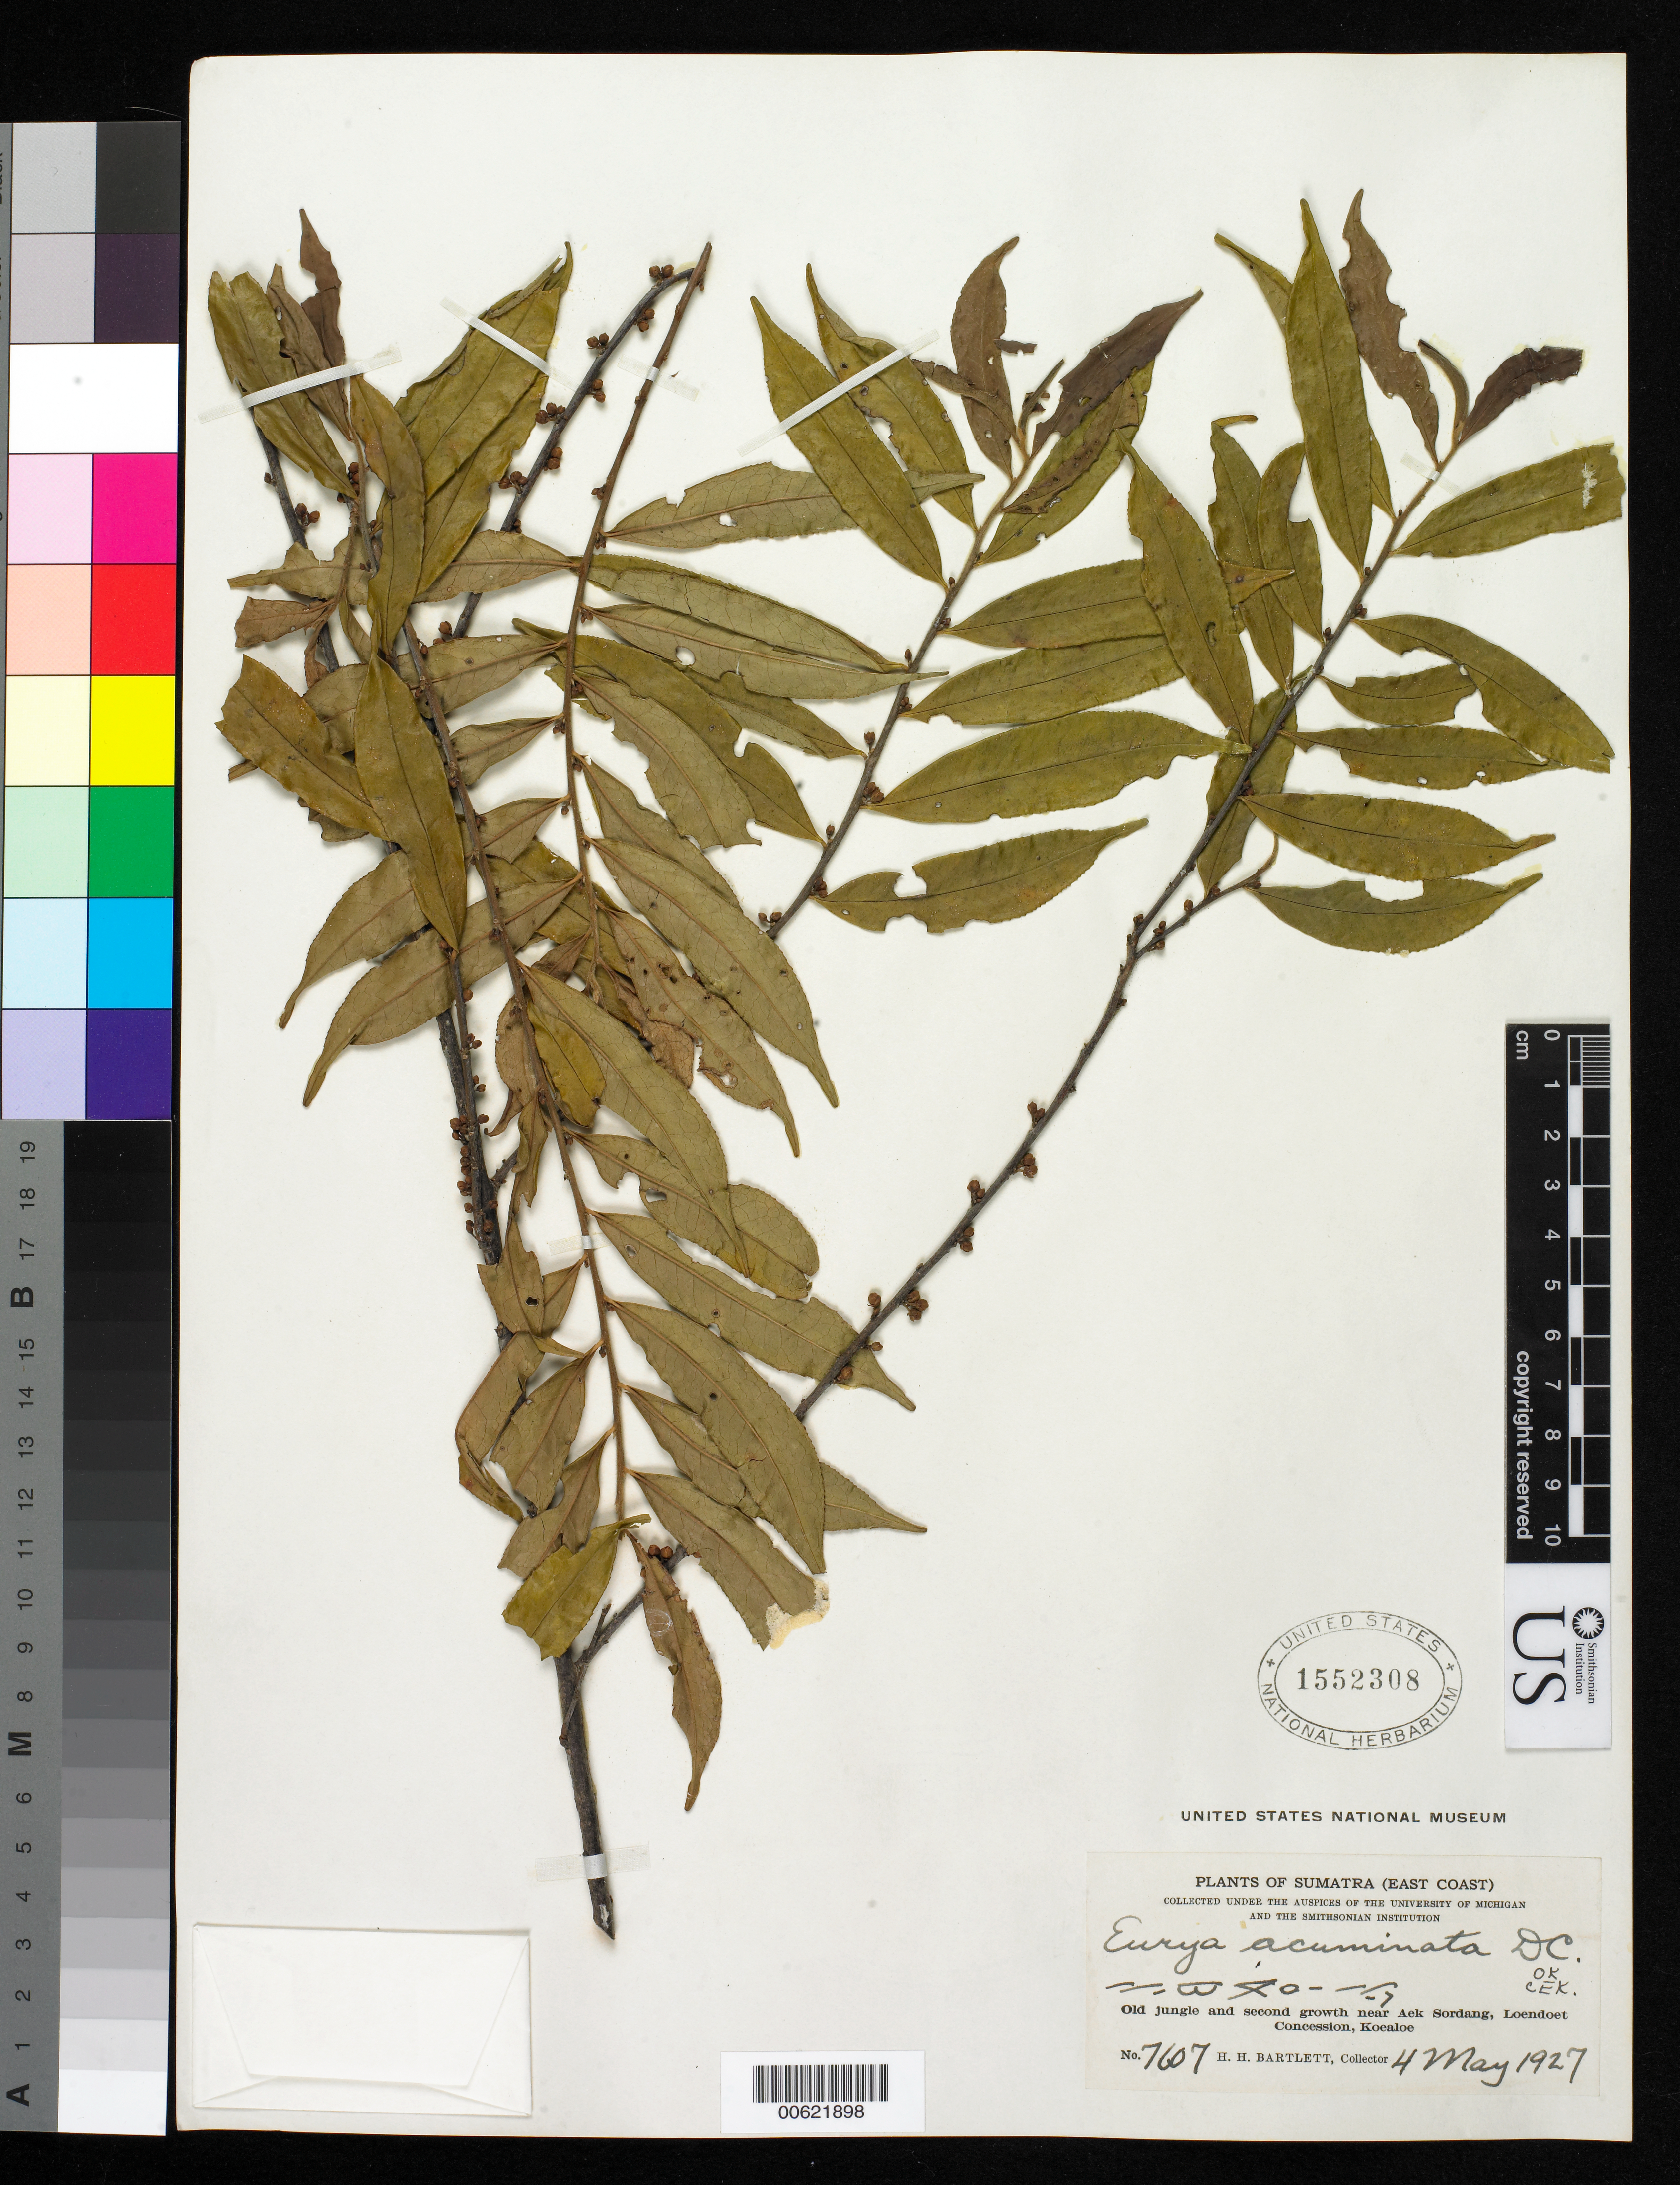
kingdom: Plantae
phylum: Tracheophyta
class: Magnoliopsida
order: Ericales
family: Pentaphylacaceae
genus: Eurya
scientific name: Eurya acuminata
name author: DC.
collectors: H. H. Bartlett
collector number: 7607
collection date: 1927-05-04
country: Indonesia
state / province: Sumatra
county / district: Sumatera Utara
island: Sumatra I.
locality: (East Coast) Old jungle and second growth near Aek Sordang, Loendoet Concession, Koealoe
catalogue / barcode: US 1552308